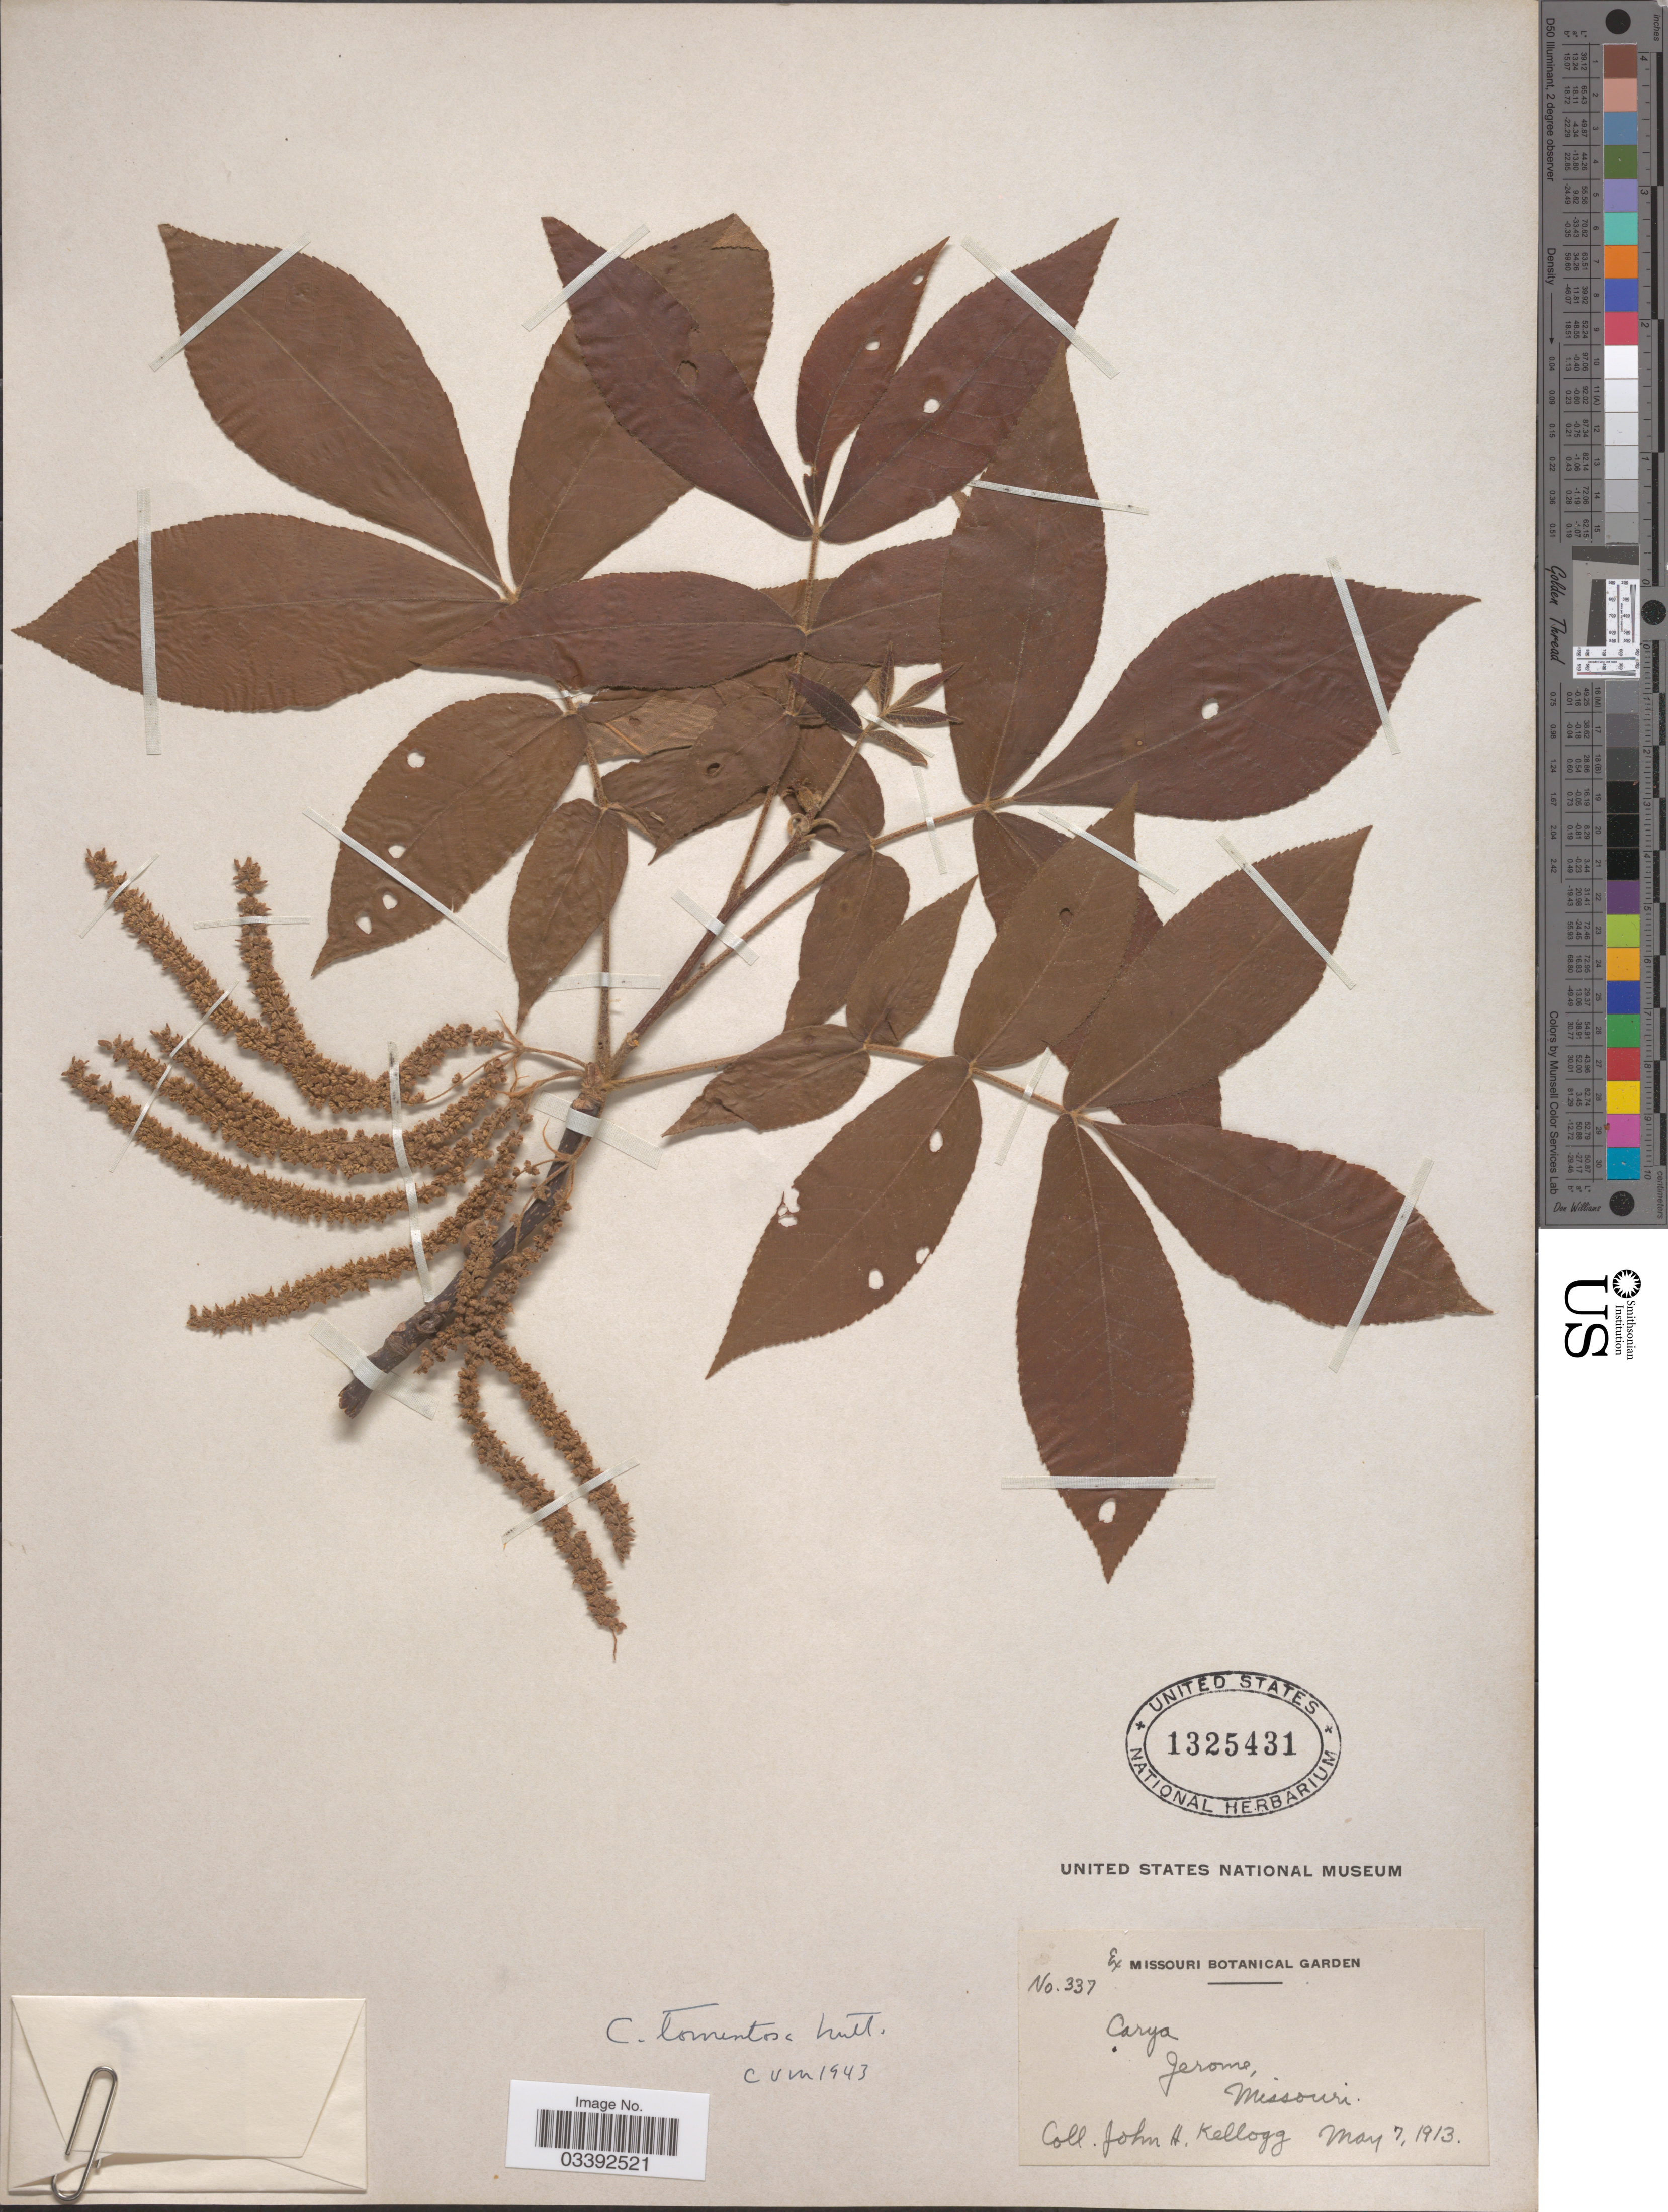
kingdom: Plantae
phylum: Tracheophyta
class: Magnoliopsida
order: Fagales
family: Juglandaceae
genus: Carya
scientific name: Carya tomentosa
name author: (Lam.) Nutt.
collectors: J. H. Kellogg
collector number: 337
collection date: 1913-05-07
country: United States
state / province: Missouri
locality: Jerome.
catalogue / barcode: US 1325431